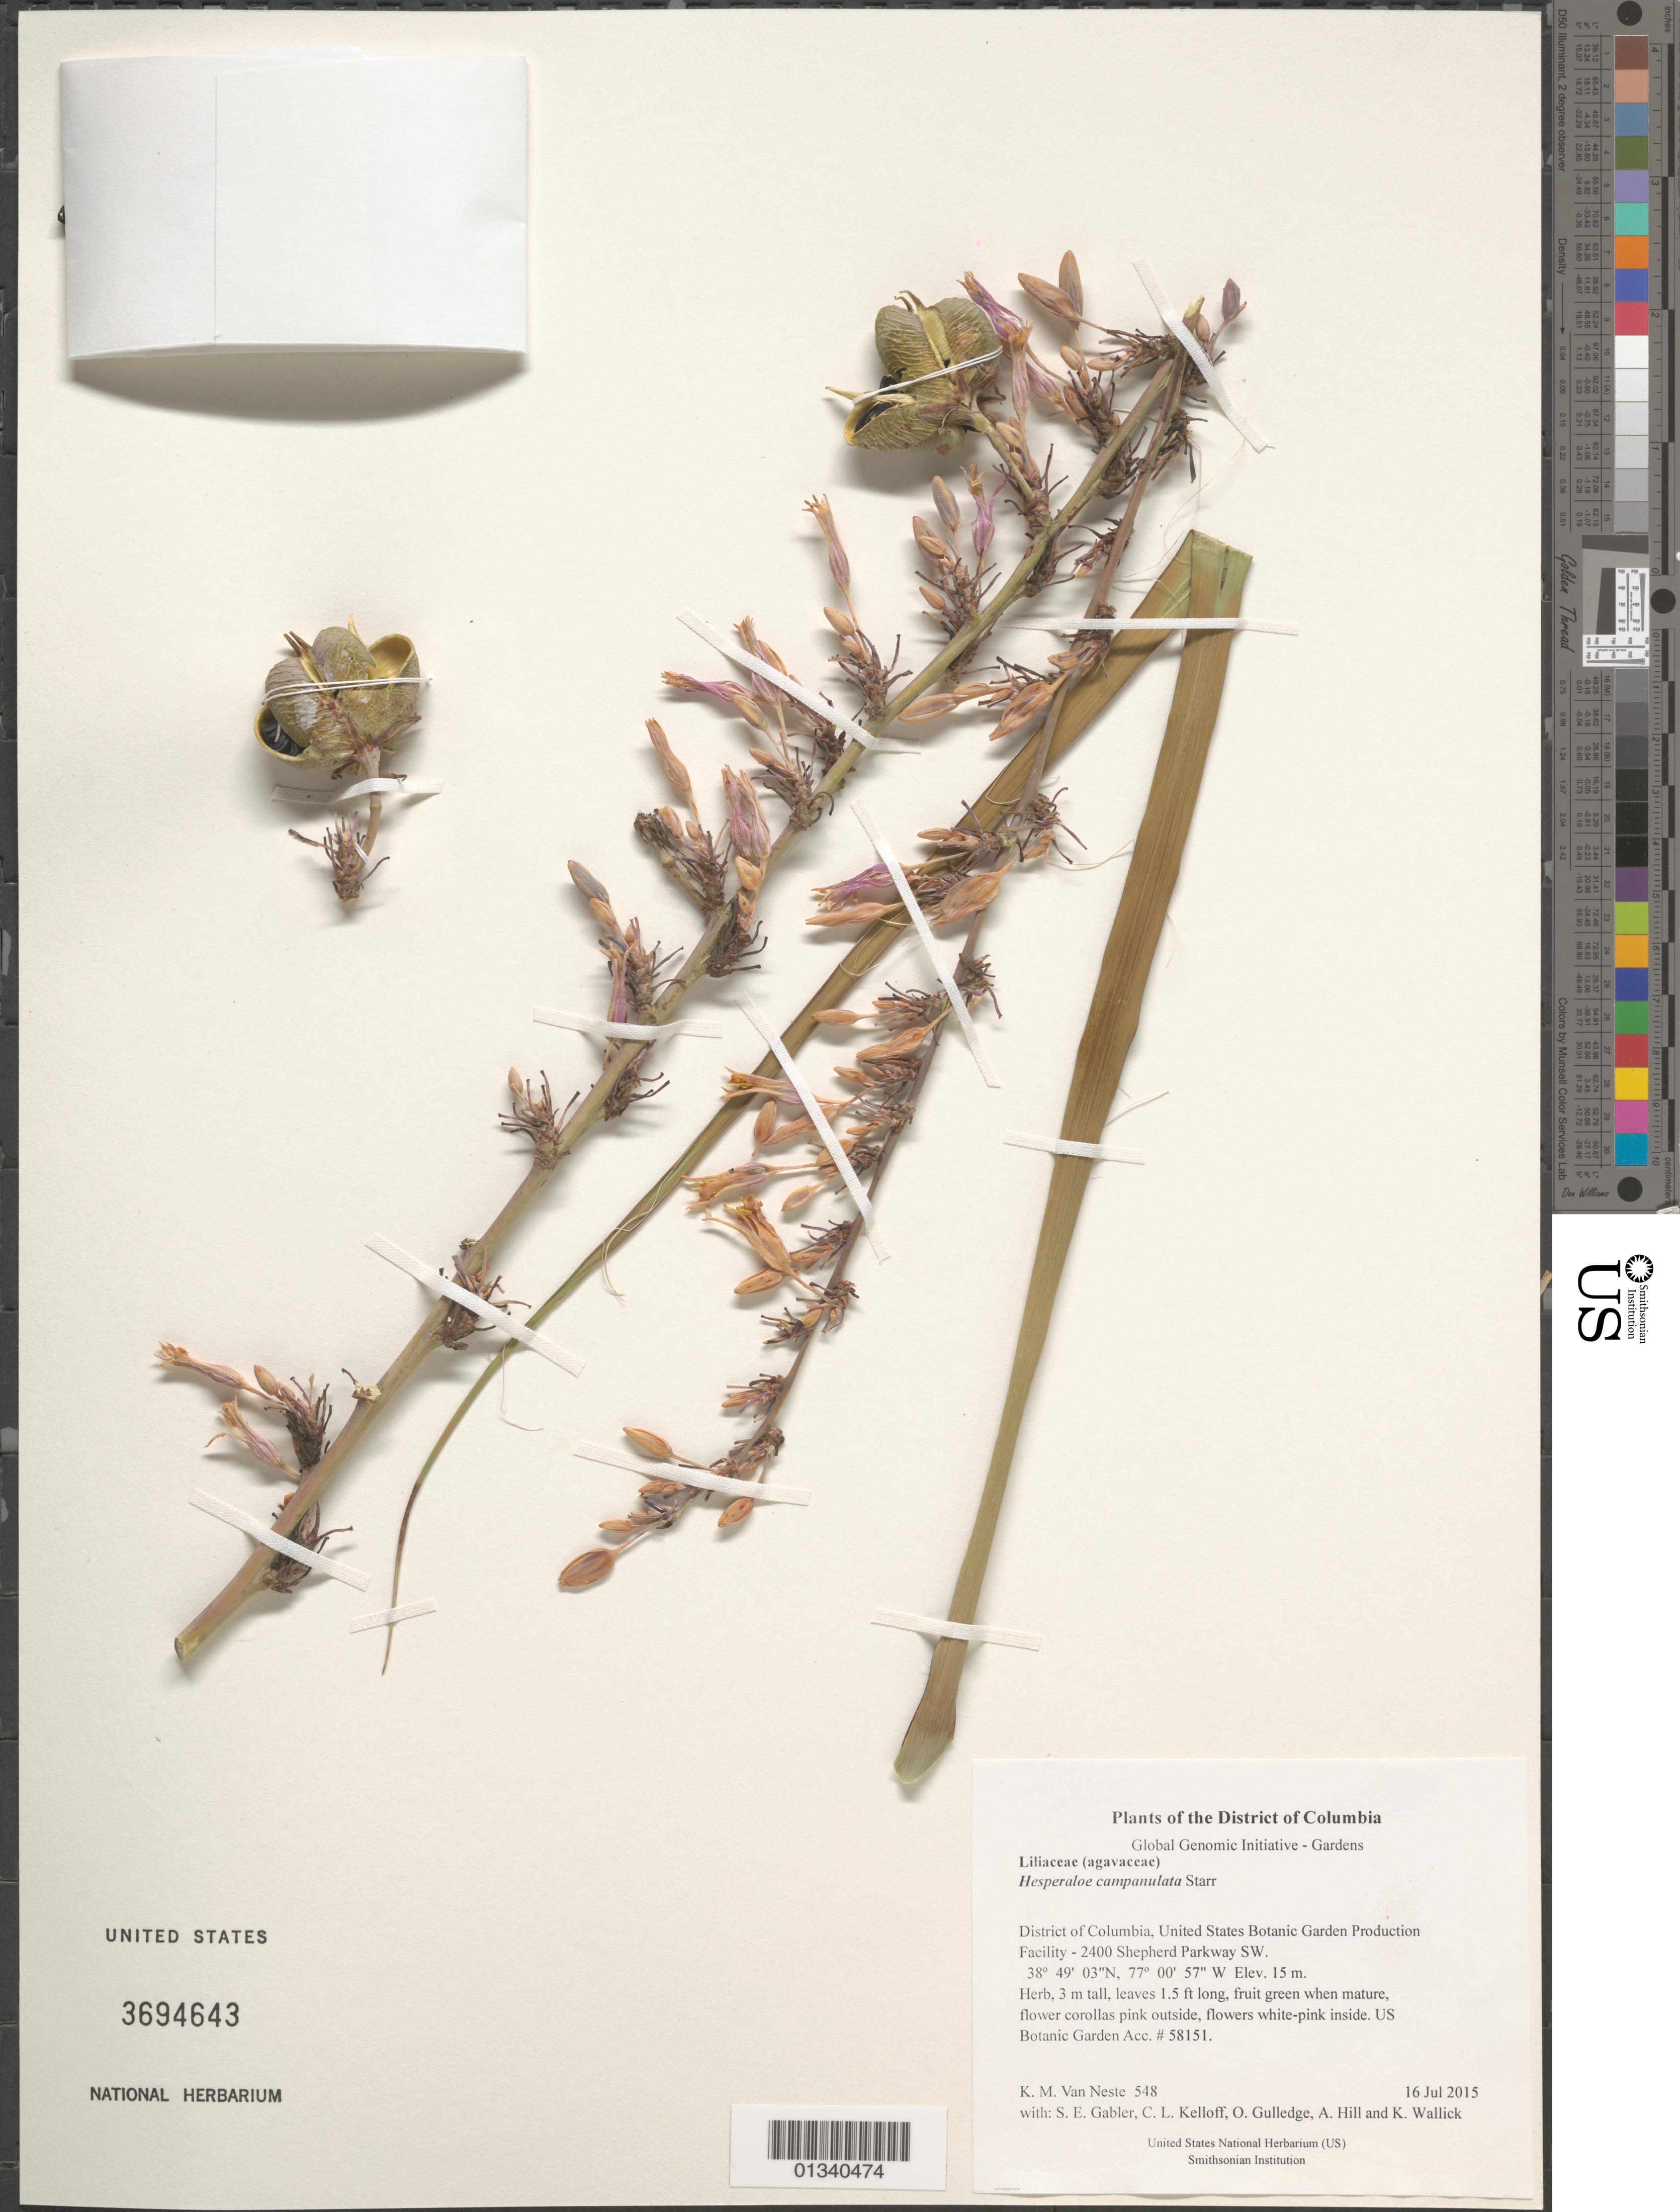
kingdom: Plantae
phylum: Tracheophyta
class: Liliopsida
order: Asparagales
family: Asparagaceae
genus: Hesperaloe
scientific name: Hesperaloe campanulata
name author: Starr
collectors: K. M. Van Neste, S. E. Gabler, C. L. Kelloff, O. Gulledge, A. Hill & K. Wallick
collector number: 548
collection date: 2015-07-16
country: United States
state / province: District of Columbia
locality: United States Botanic Garden Production Facility - 2400 Shepherd Parkway SW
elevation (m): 15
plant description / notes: Pink Texas Yucca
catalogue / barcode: US 3694643